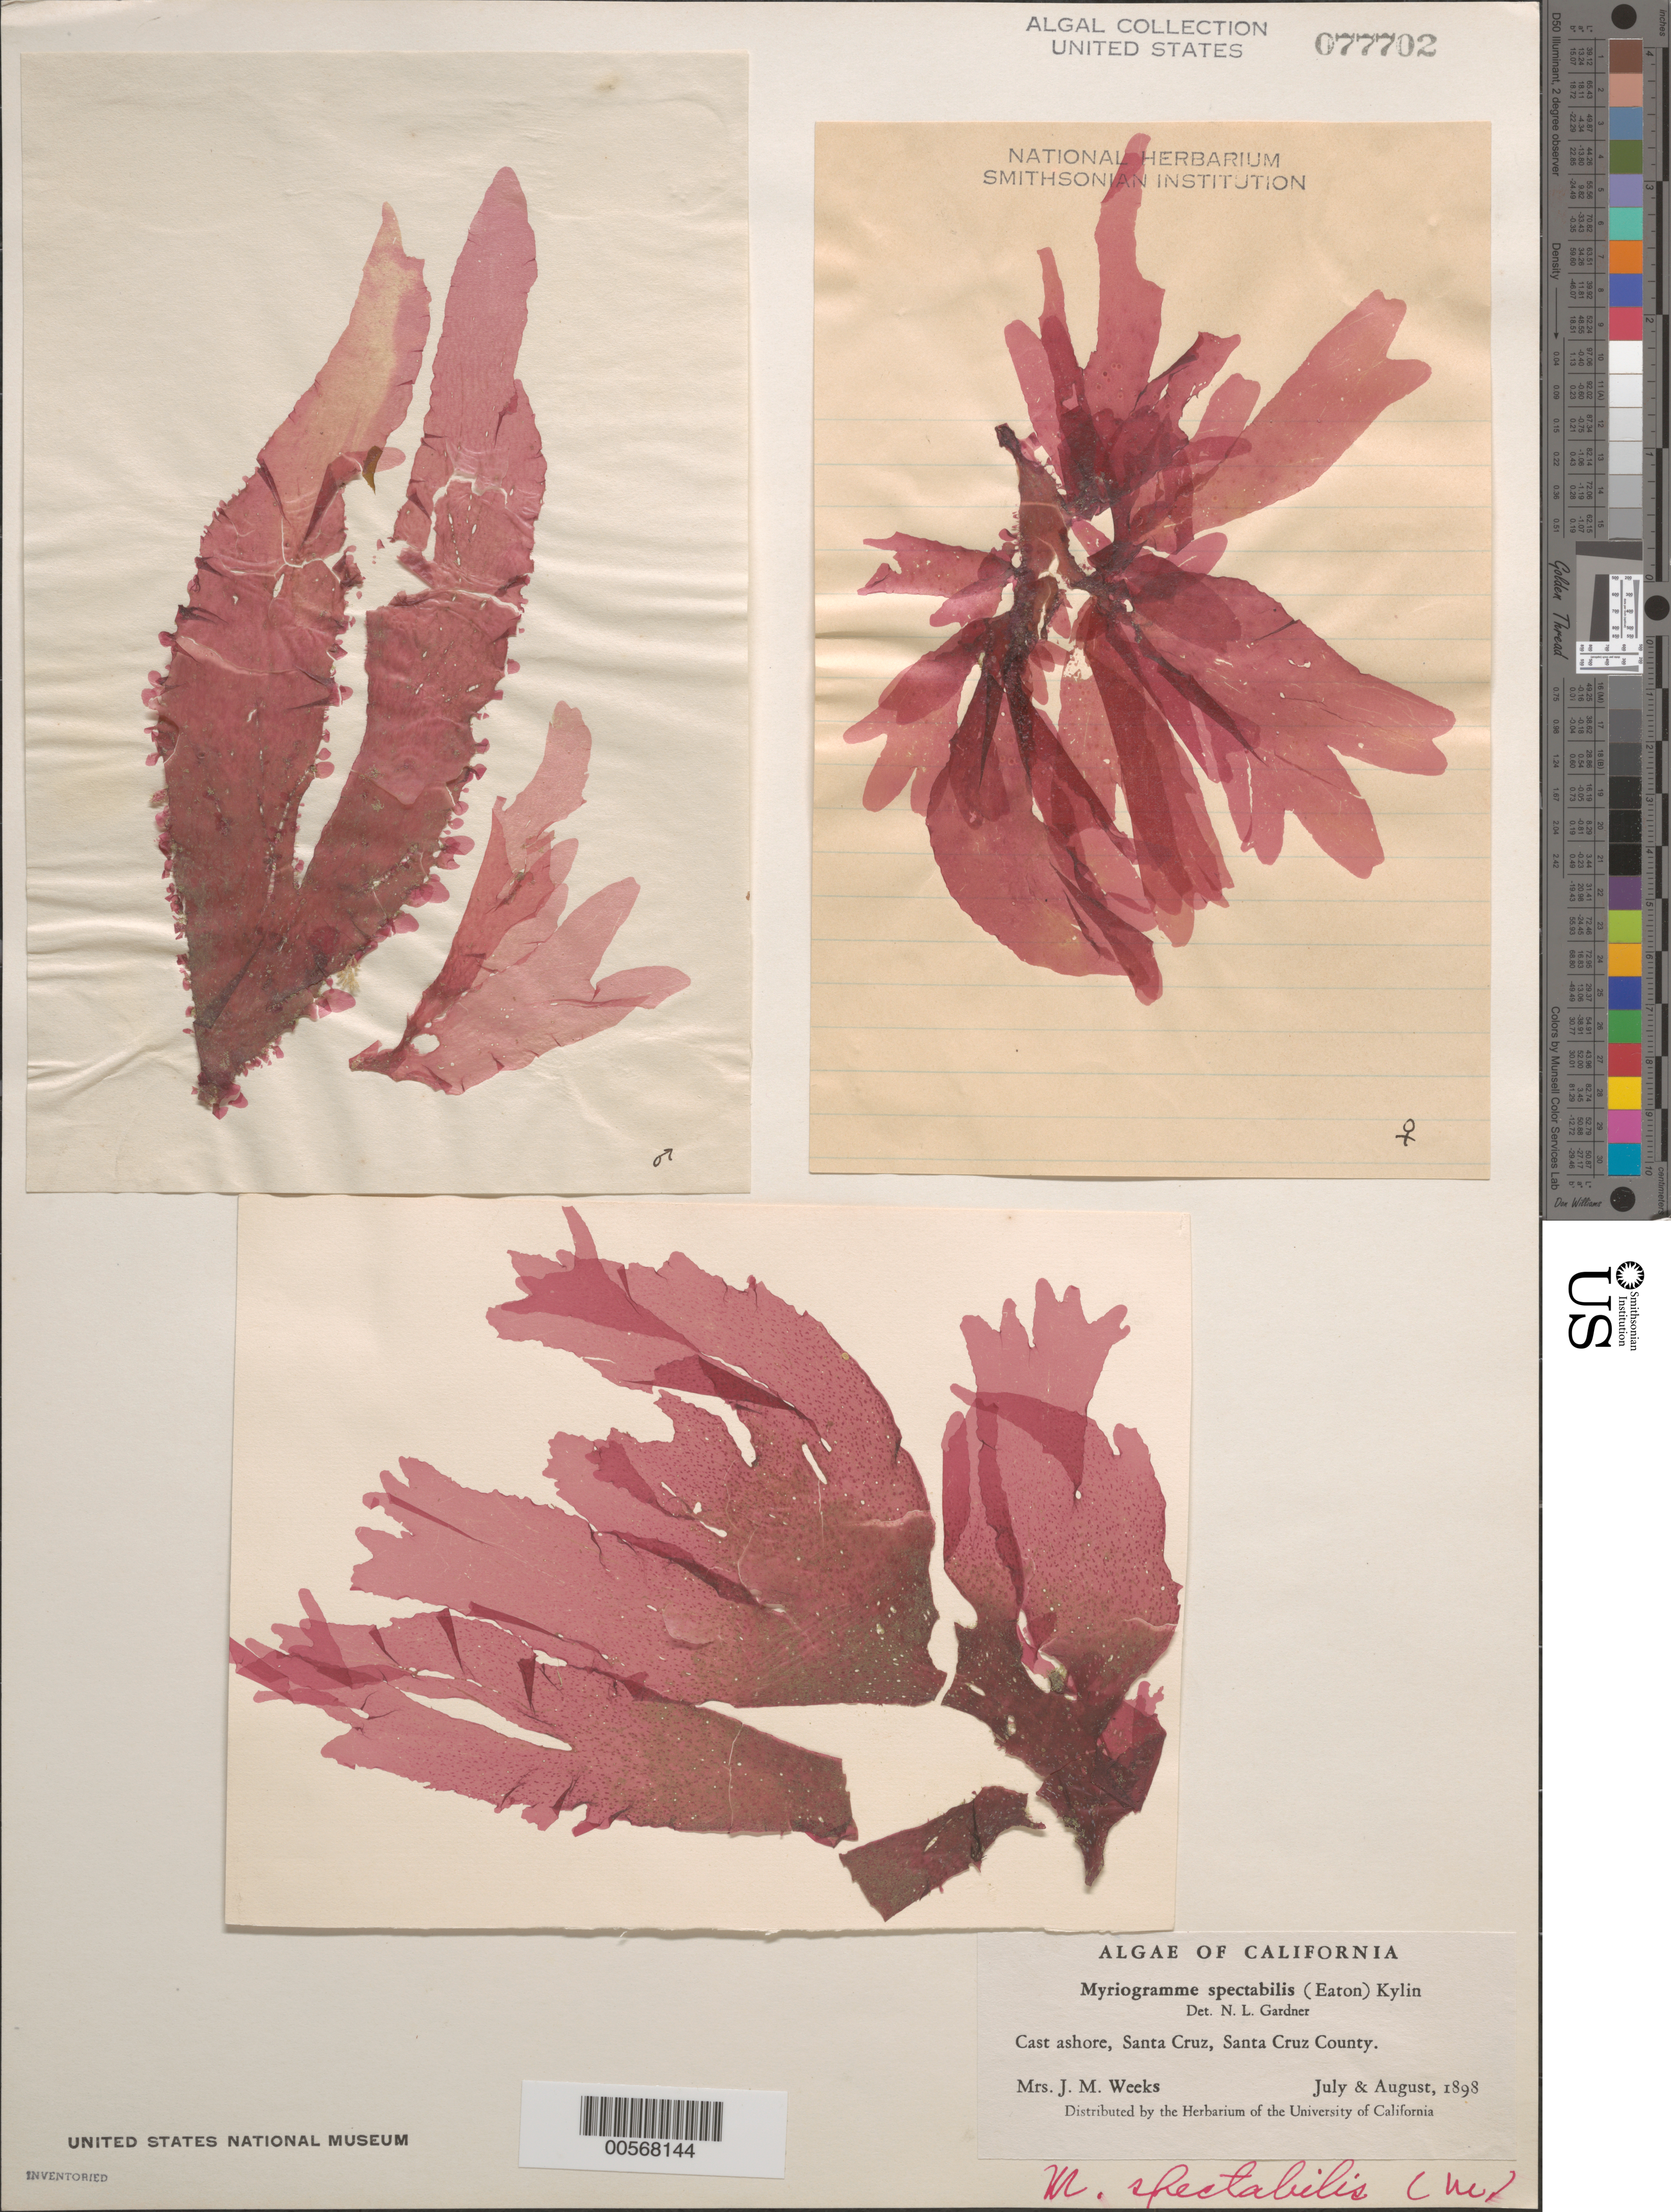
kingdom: Plantae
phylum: Rhodophyta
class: Florideophyceae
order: Ceramiales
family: Delesseriaceae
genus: Myriogramme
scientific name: Myriogramme spectabilis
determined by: Gardner, Nathaniel L.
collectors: Mrs. J. Weeks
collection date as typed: Jul 1898 AND -- Aug 1898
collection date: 1898-07,1898-08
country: United States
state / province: California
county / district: Santa Cruz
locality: Santa Cruz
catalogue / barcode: US 77702